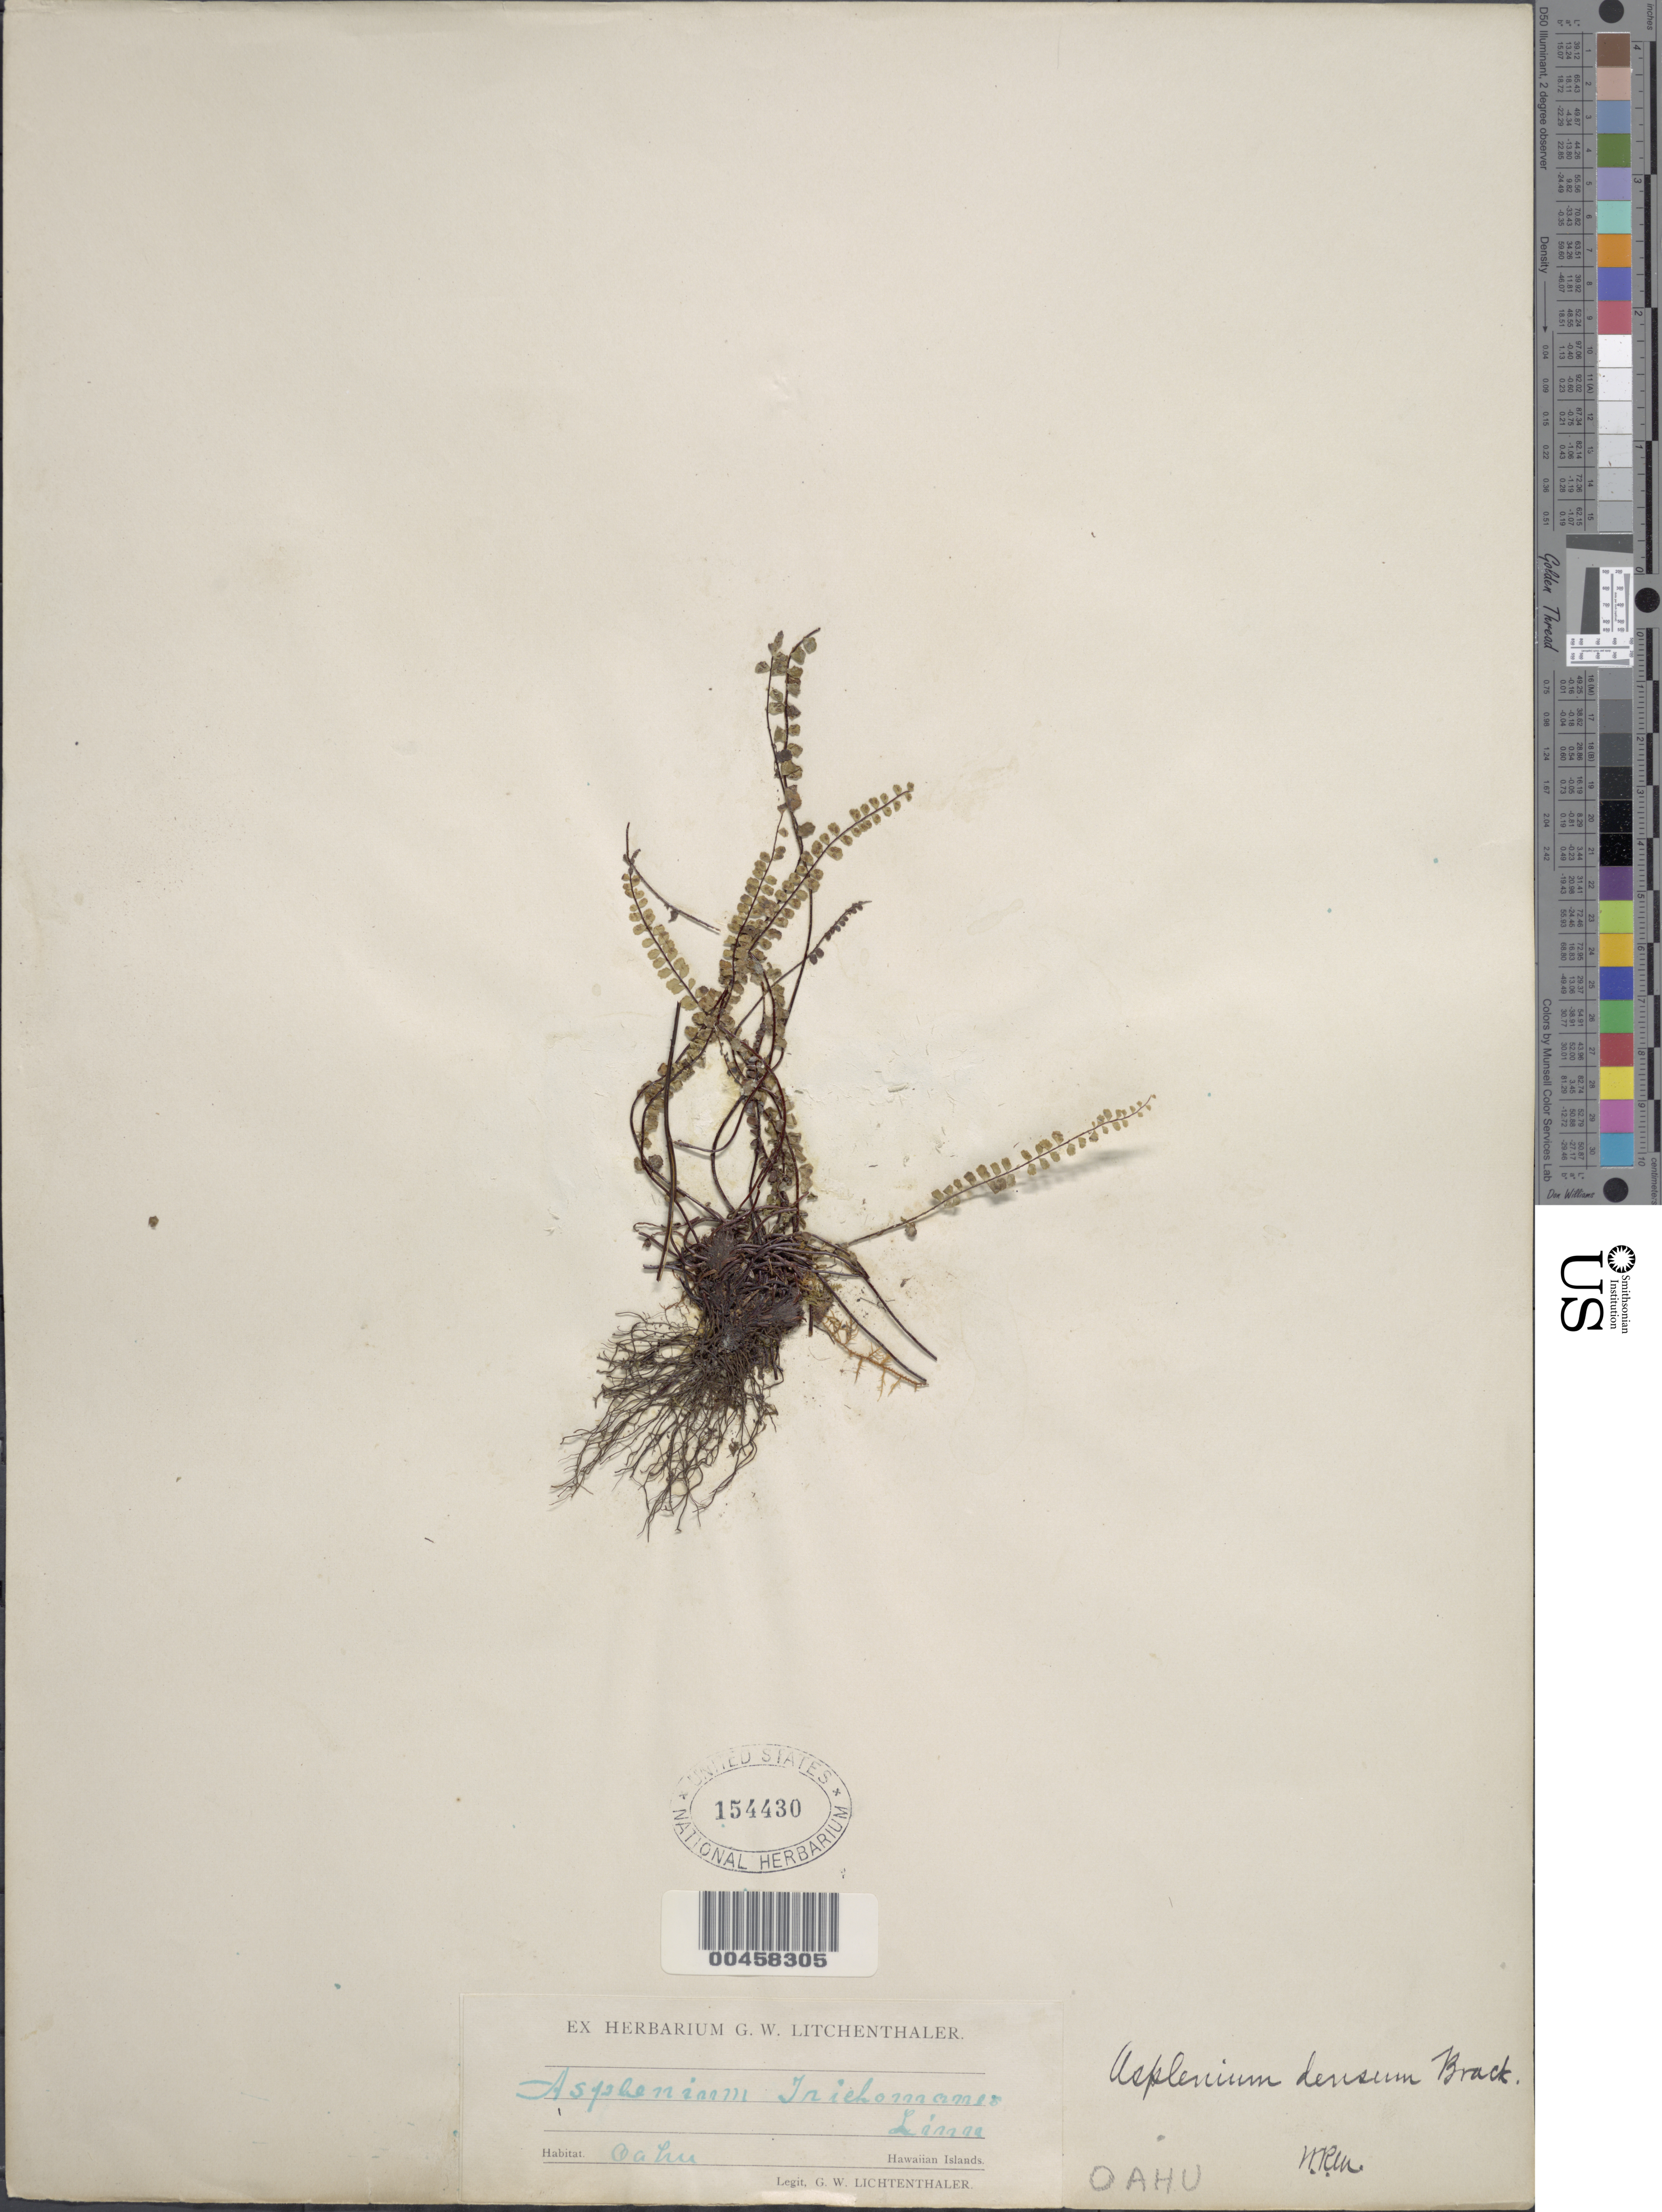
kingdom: Plantae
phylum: Tracheophyta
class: Polypodiopsida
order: Polypodiales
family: Aspleniaceae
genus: Asplenium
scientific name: Asplenium trichomanes subsp. densum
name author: (Brack.) W.H. Wagner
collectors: G. Lichtenthaler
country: United States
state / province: Hawaii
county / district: Kauai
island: Kaua'i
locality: Hawaiian Islands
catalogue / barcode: US 154430